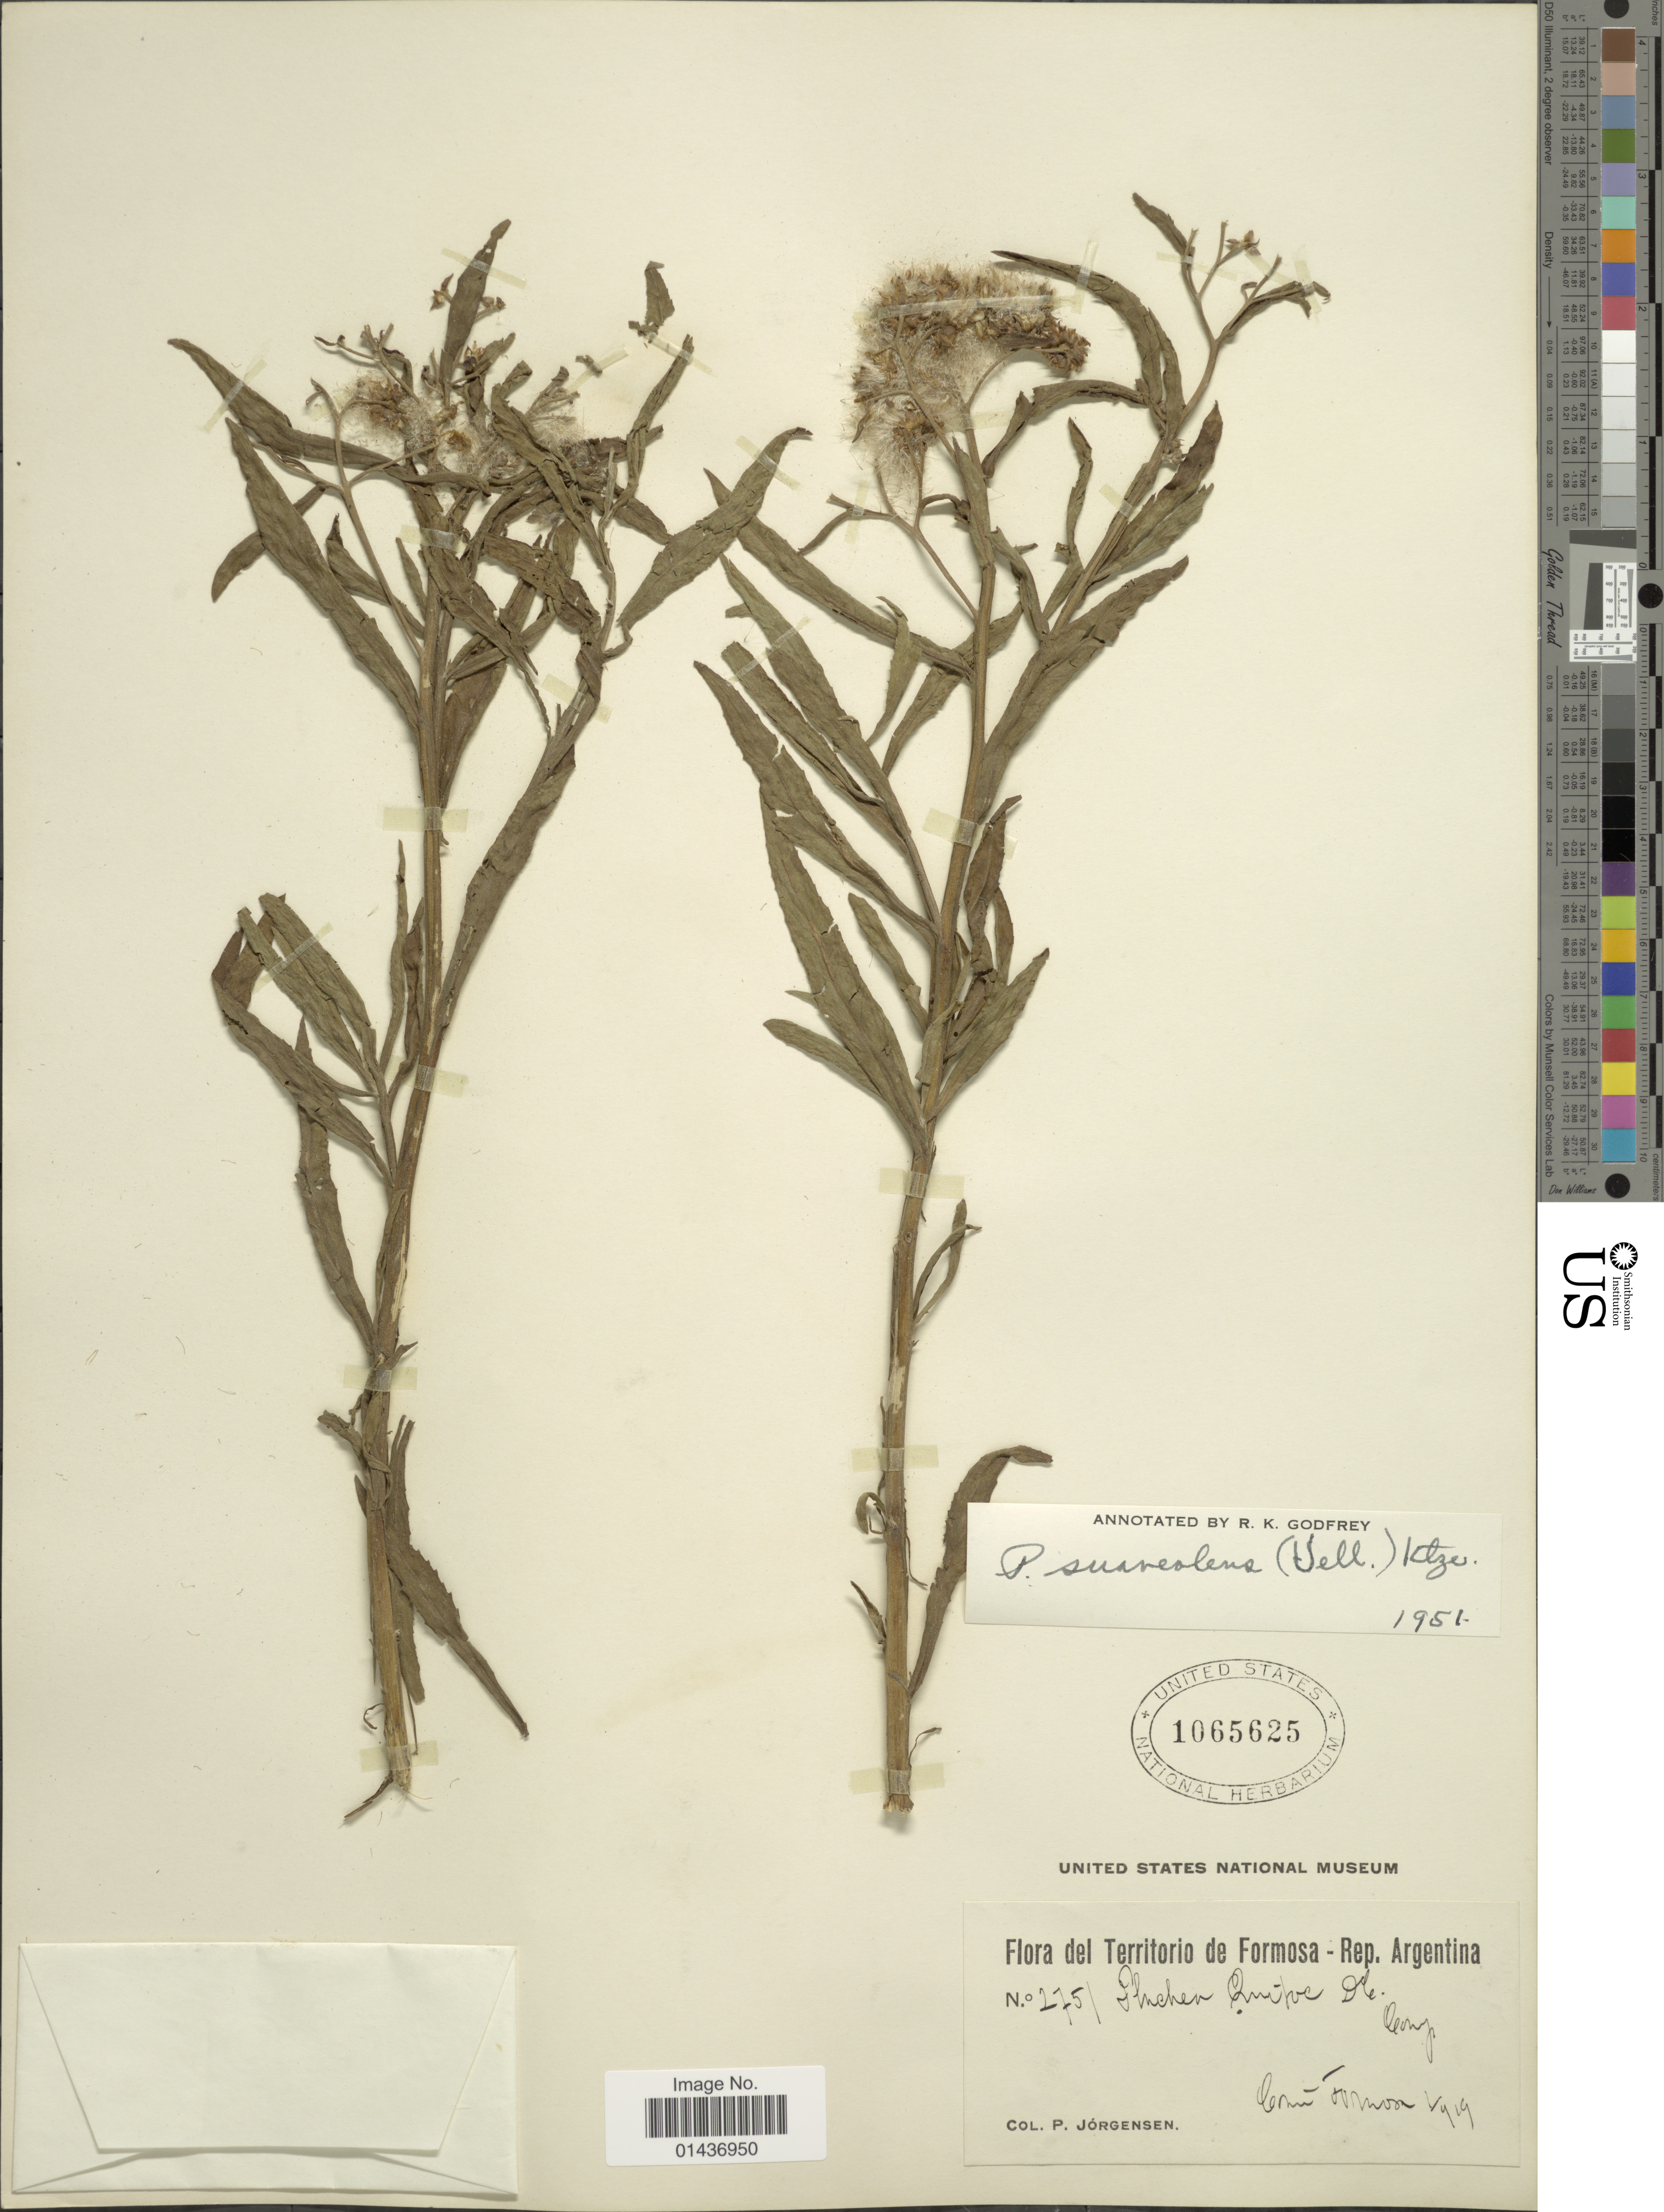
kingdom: Plantae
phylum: Tracheophyta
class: Magnoliopsida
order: Asterales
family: Asteraceae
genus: Pluchea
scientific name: Pluchea suaveolens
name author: (Vell.) Kuntze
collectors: P. Jörgensen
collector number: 2751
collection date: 1919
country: Argentina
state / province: Formosa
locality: Formosa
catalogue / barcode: US 1065625